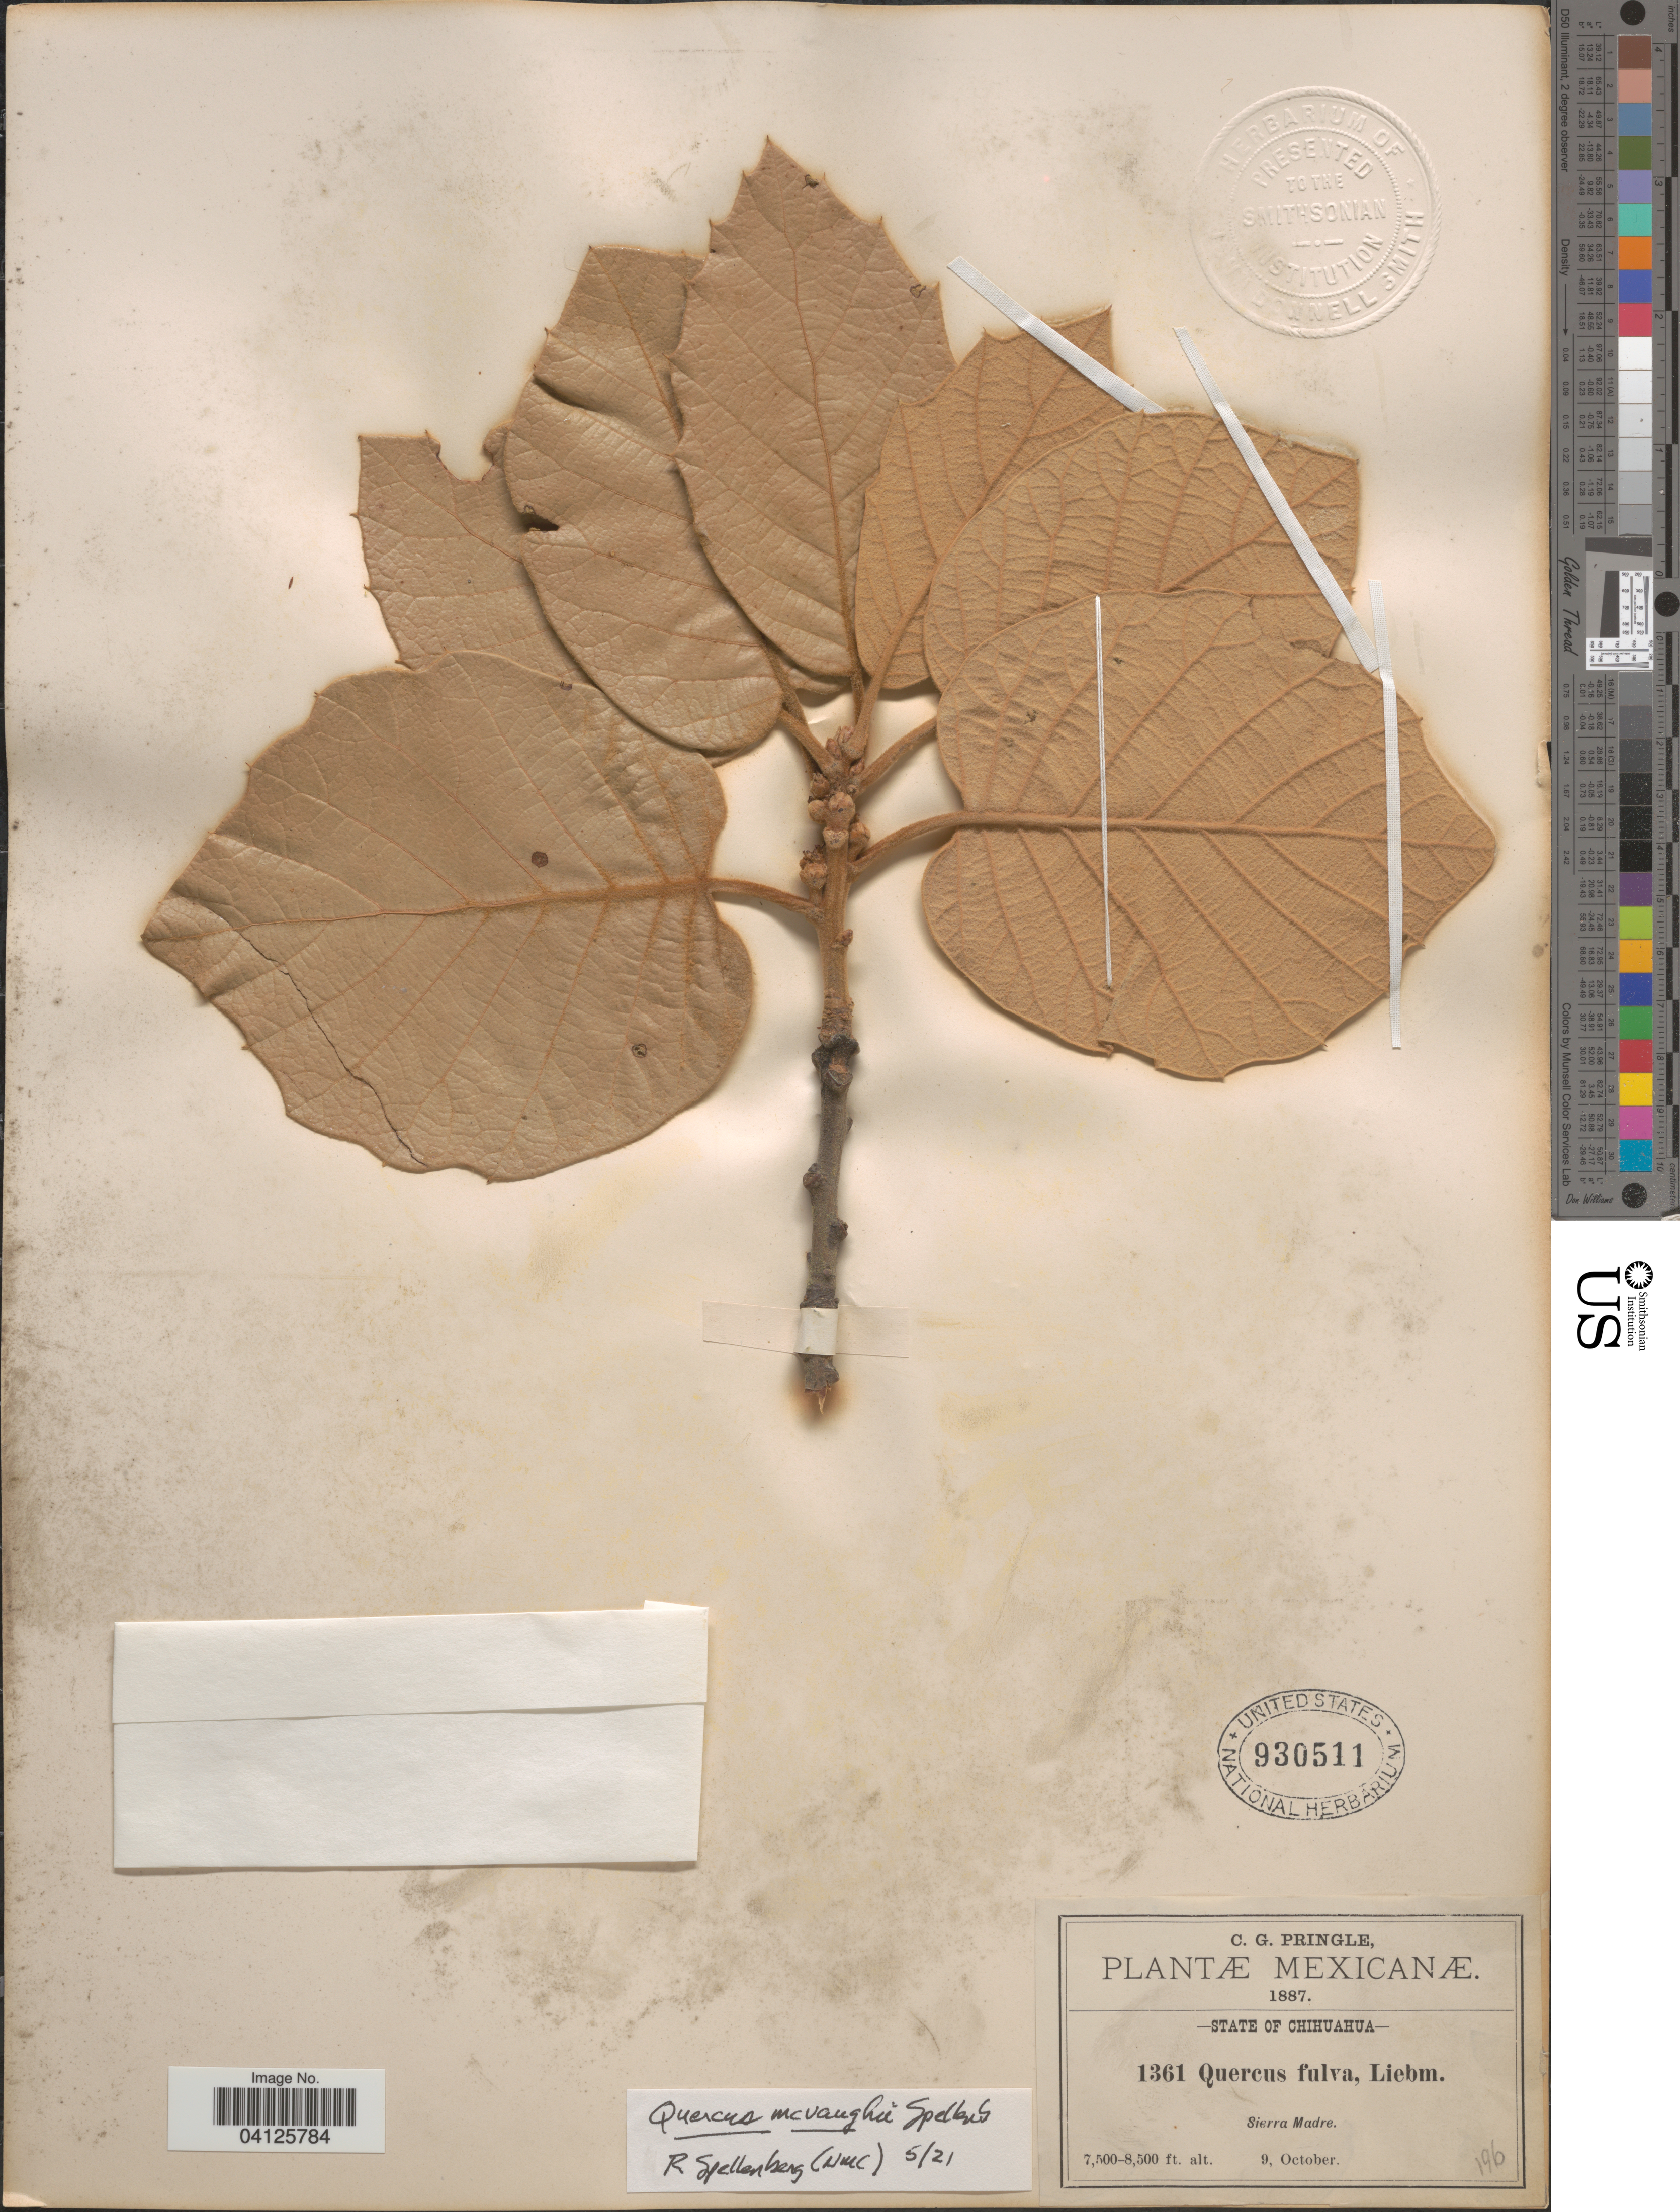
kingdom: Plantae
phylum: Tracheophyta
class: Magnoliopsida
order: Fagales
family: Fagaceae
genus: Quercus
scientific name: Quercus mcvaughii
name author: Spellenb.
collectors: C. G. Pringle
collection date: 1887-10-09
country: Mexico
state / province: Chihuahua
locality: Mexicanæ. Sierra Madre.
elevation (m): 2286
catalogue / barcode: US 930511